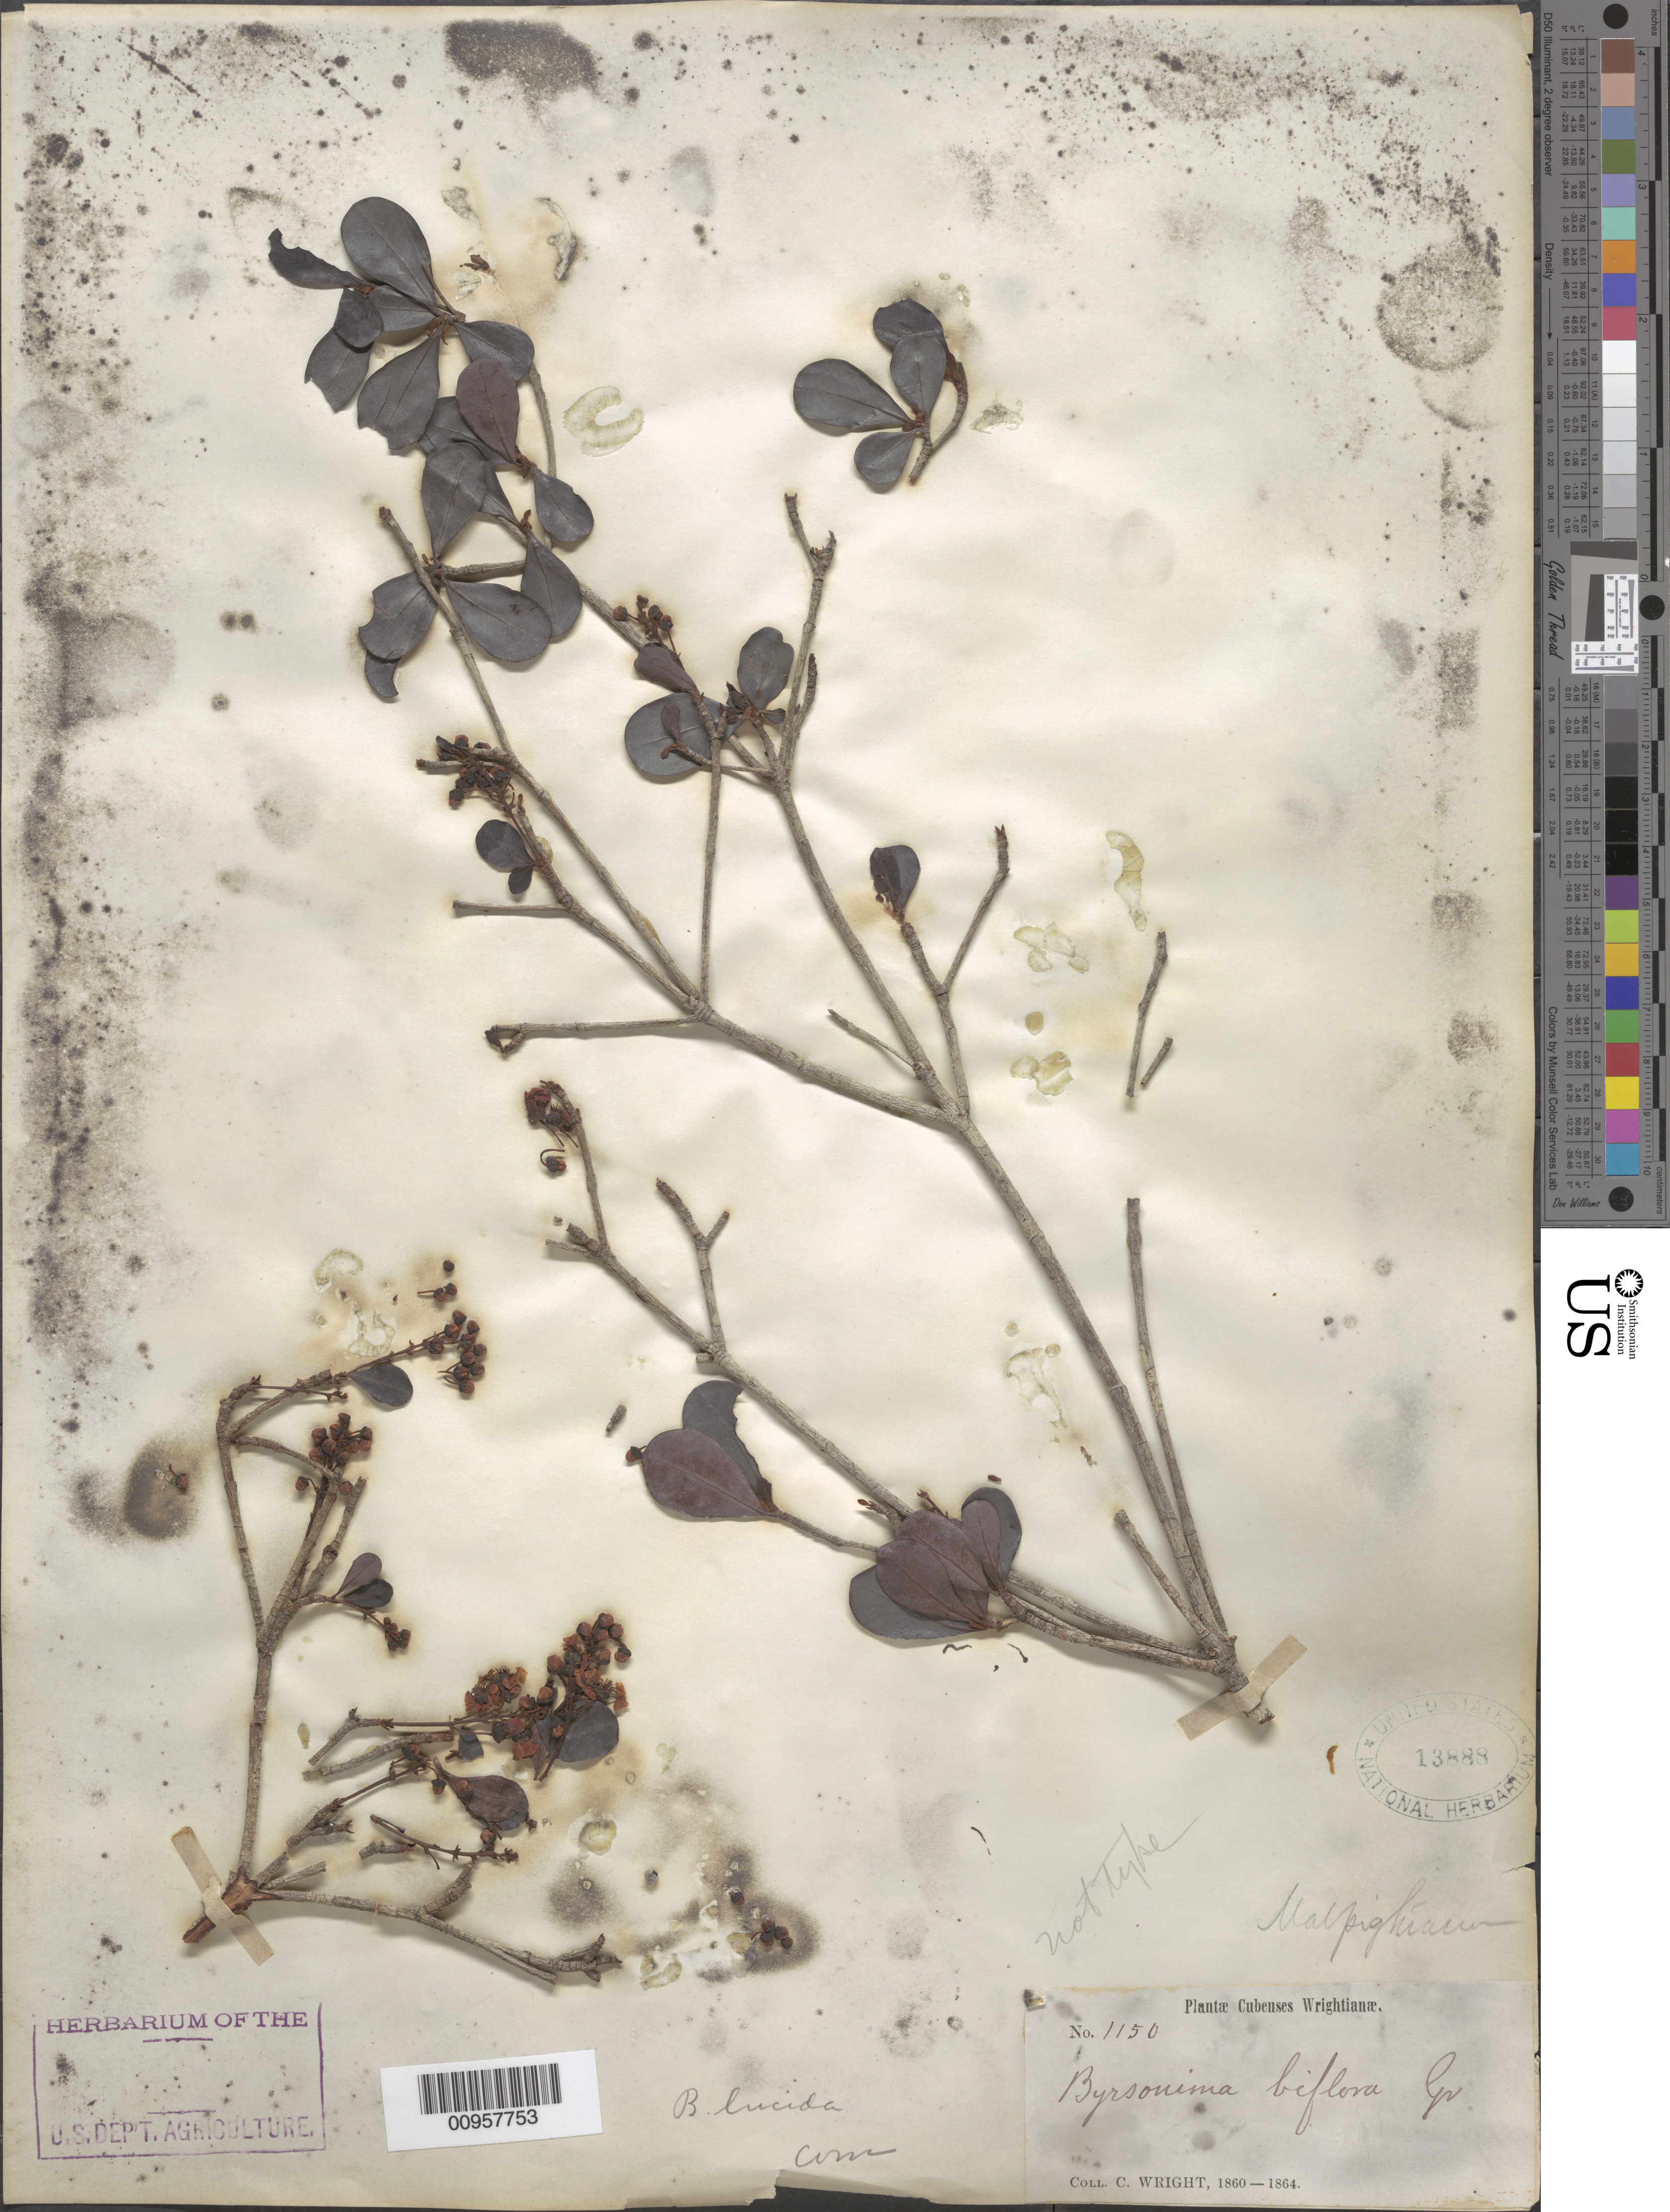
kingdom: Plantae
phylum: Tracheophyta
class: Magnoliopsida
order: Malpighiales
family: Malpighiaceae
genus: Byrsonima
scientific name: Byrsonima lucida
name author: (Mill.) DC.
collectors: C. Wright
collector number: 1150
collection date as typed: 1860 to -- --- 1860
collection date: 1860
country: Cuba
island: Cuba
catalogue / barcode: US 13888